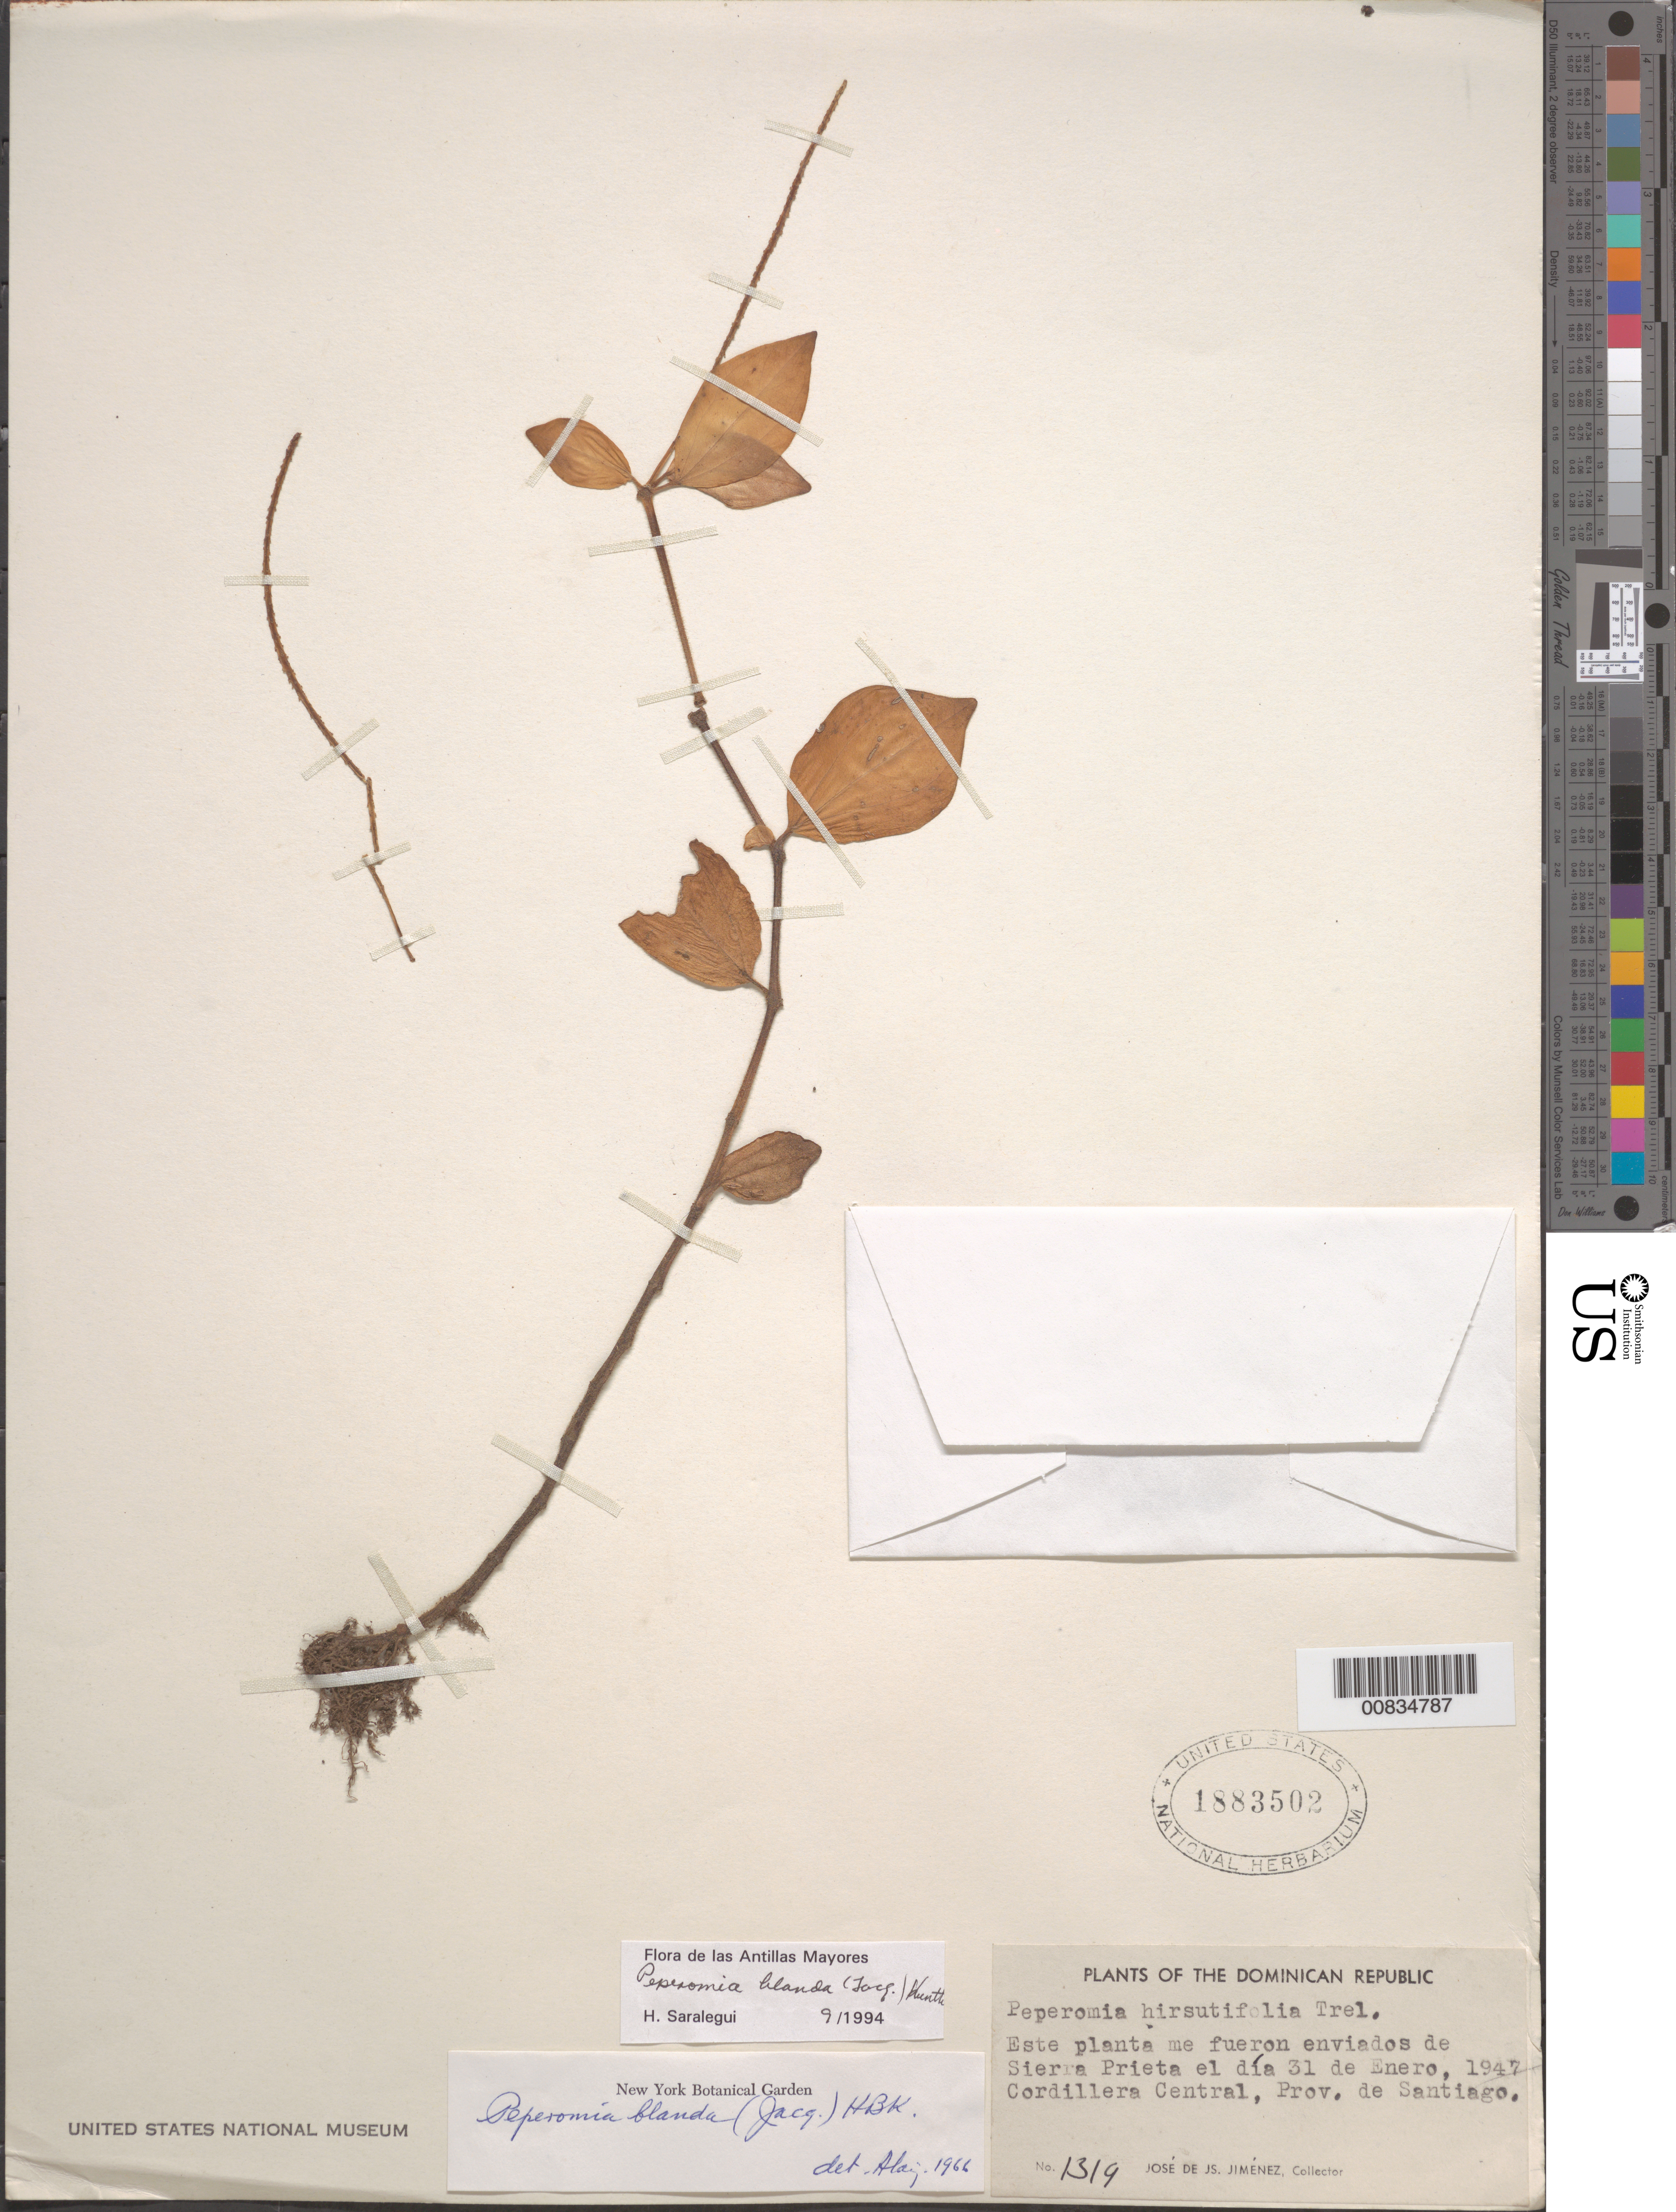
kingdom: Plantae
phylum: Tracheophyta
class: Magnoliopsida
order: Piperales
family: Piperaceae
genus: Peperomia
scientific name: Peperomia blanda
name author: (Jacq.) Kunth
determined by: Saralegui Boza, H., (HAJB), Jardin Botanico Nacional (Habana)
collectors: J. J. Jiménez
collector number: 1319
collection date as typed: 31 Jan 1947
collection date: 1947-01-31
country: Dominican Republic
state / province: Santiago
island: Hispaniola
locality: Sierra Prieta, Cordillera Central.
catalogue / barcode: US 1883502